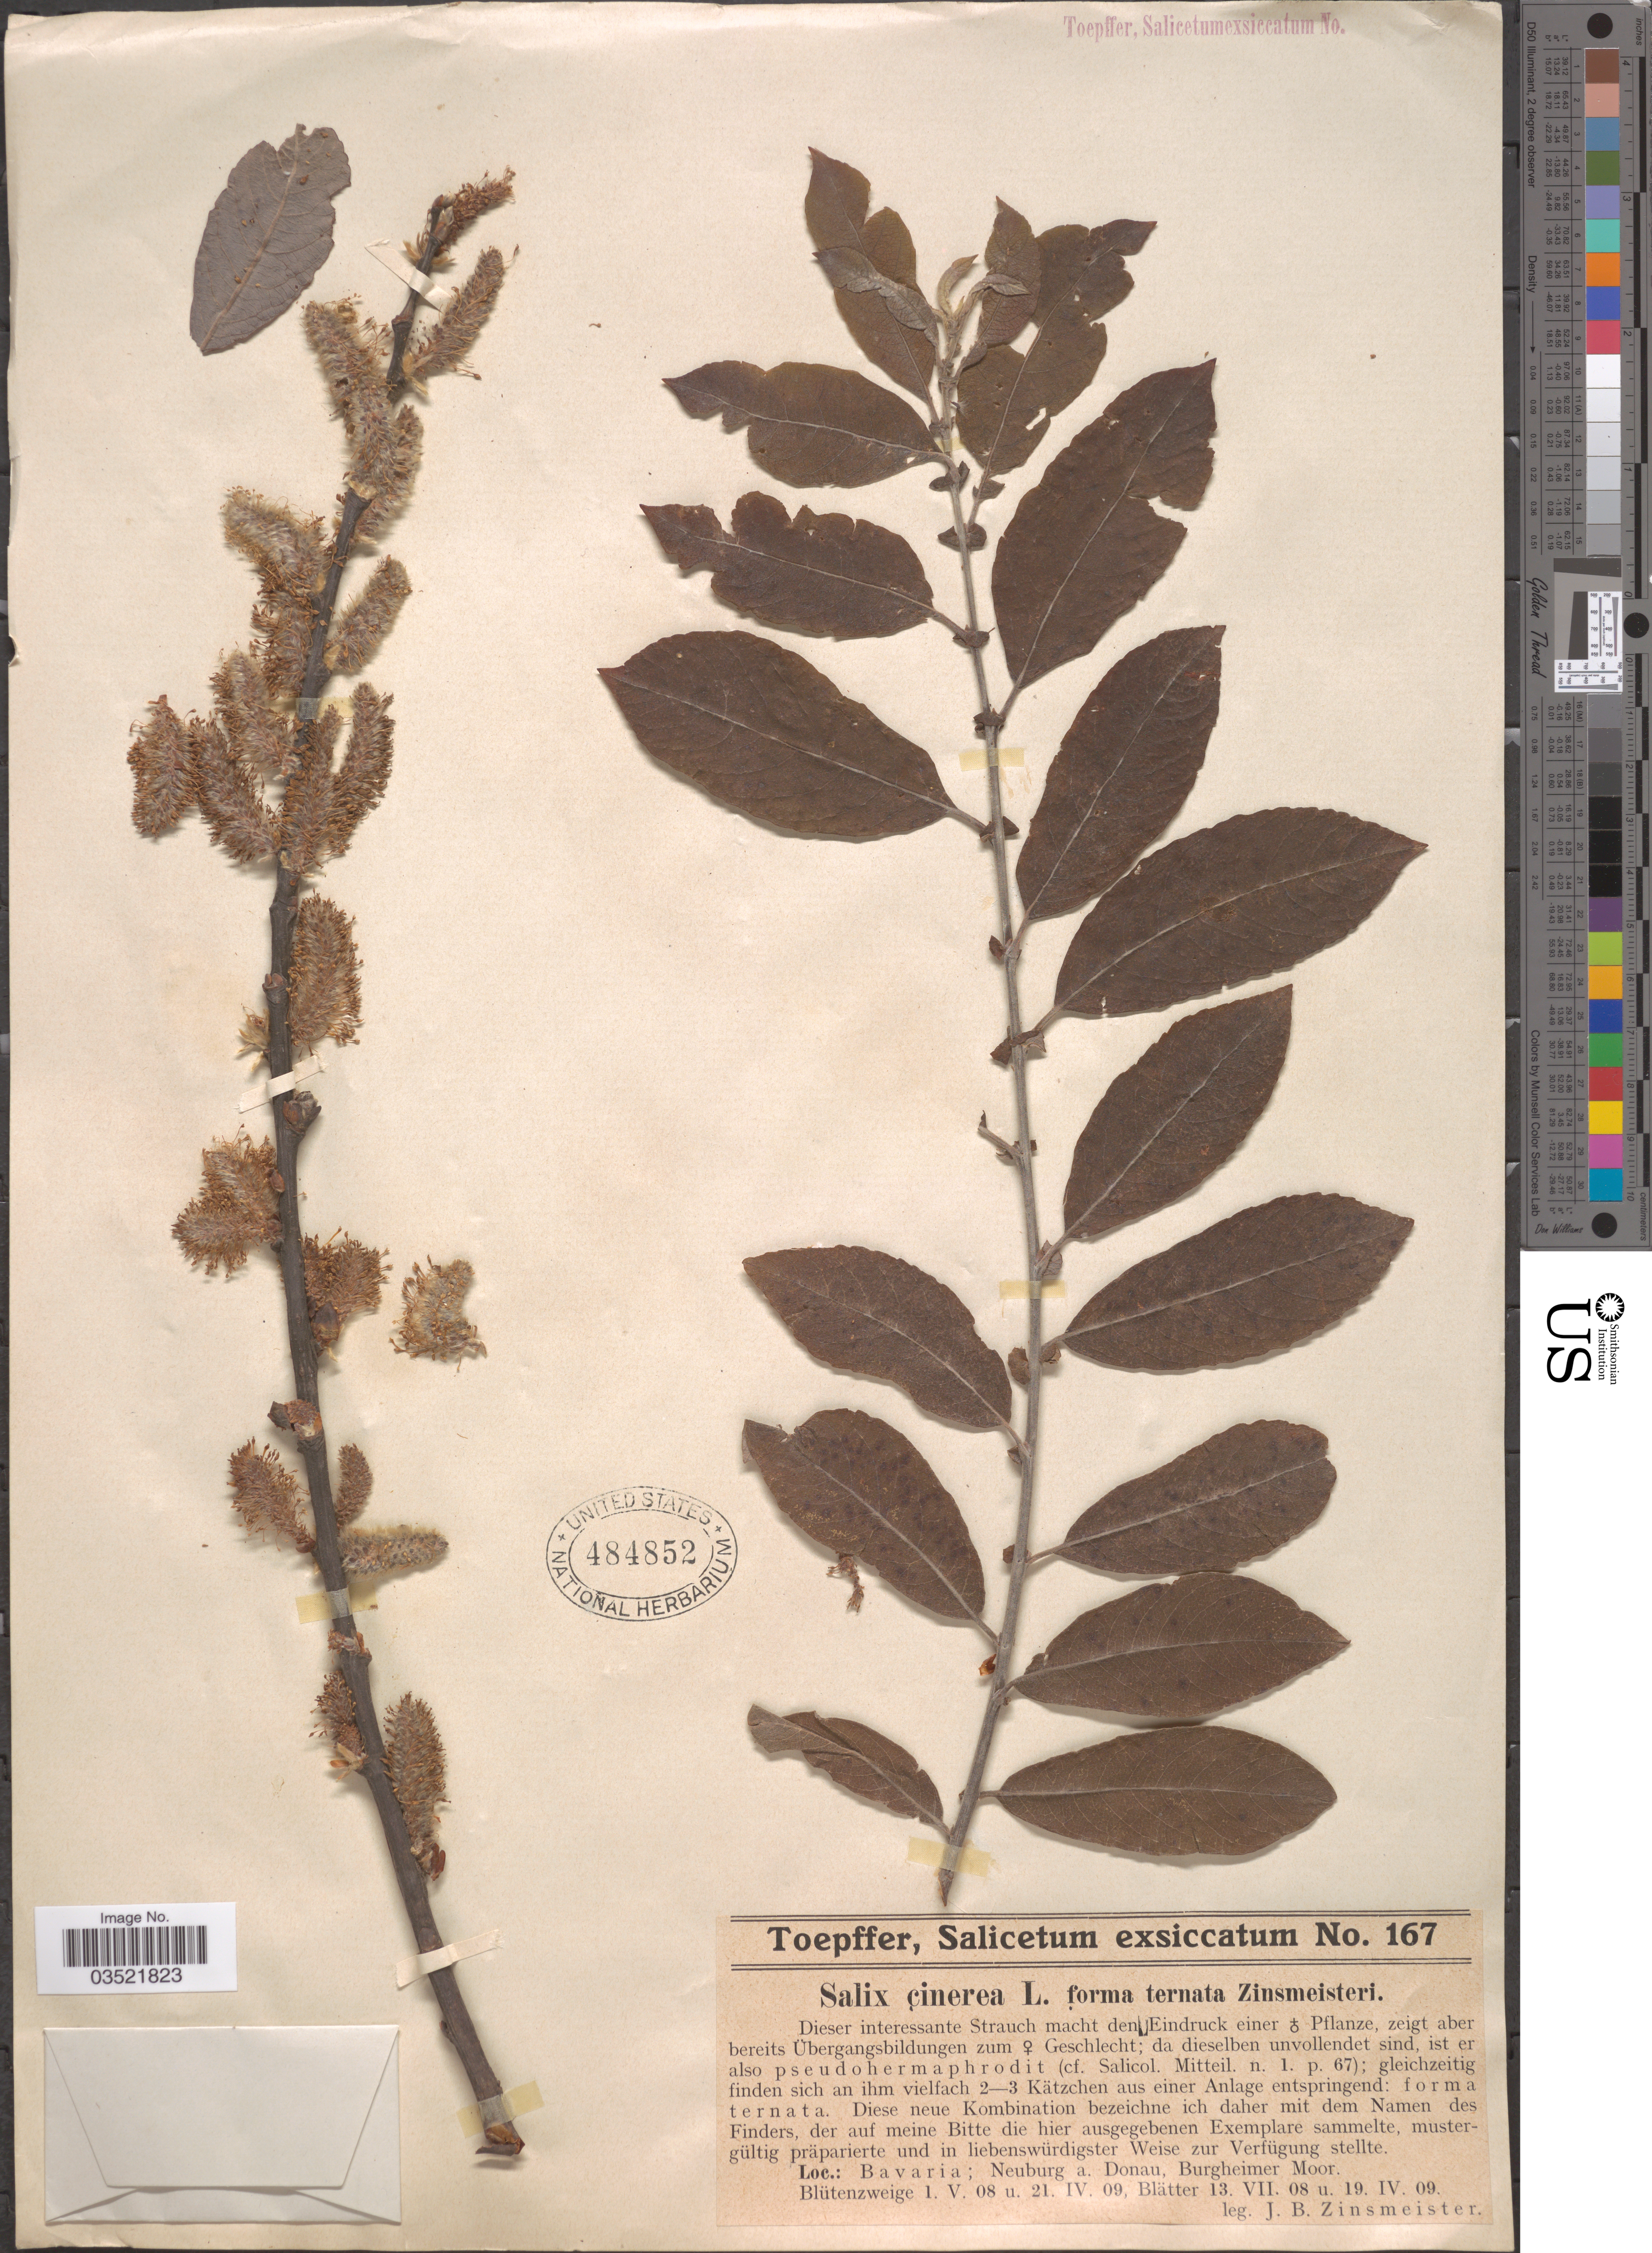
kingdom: Plantae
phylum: Tracheophyta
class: Magnoliopsida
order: Malpighiales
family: Salicaceae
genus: Salix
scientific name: Salix cinerea f. ternata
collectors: J. Zinsmeister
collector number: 167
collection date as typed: Transcribed d/m/y: 1/5/8 to 21/4/9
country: Germany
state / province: Bayern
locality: Bavaria; Neuburg a. Donau, Burgheimer Moor.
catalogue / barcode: US 484852